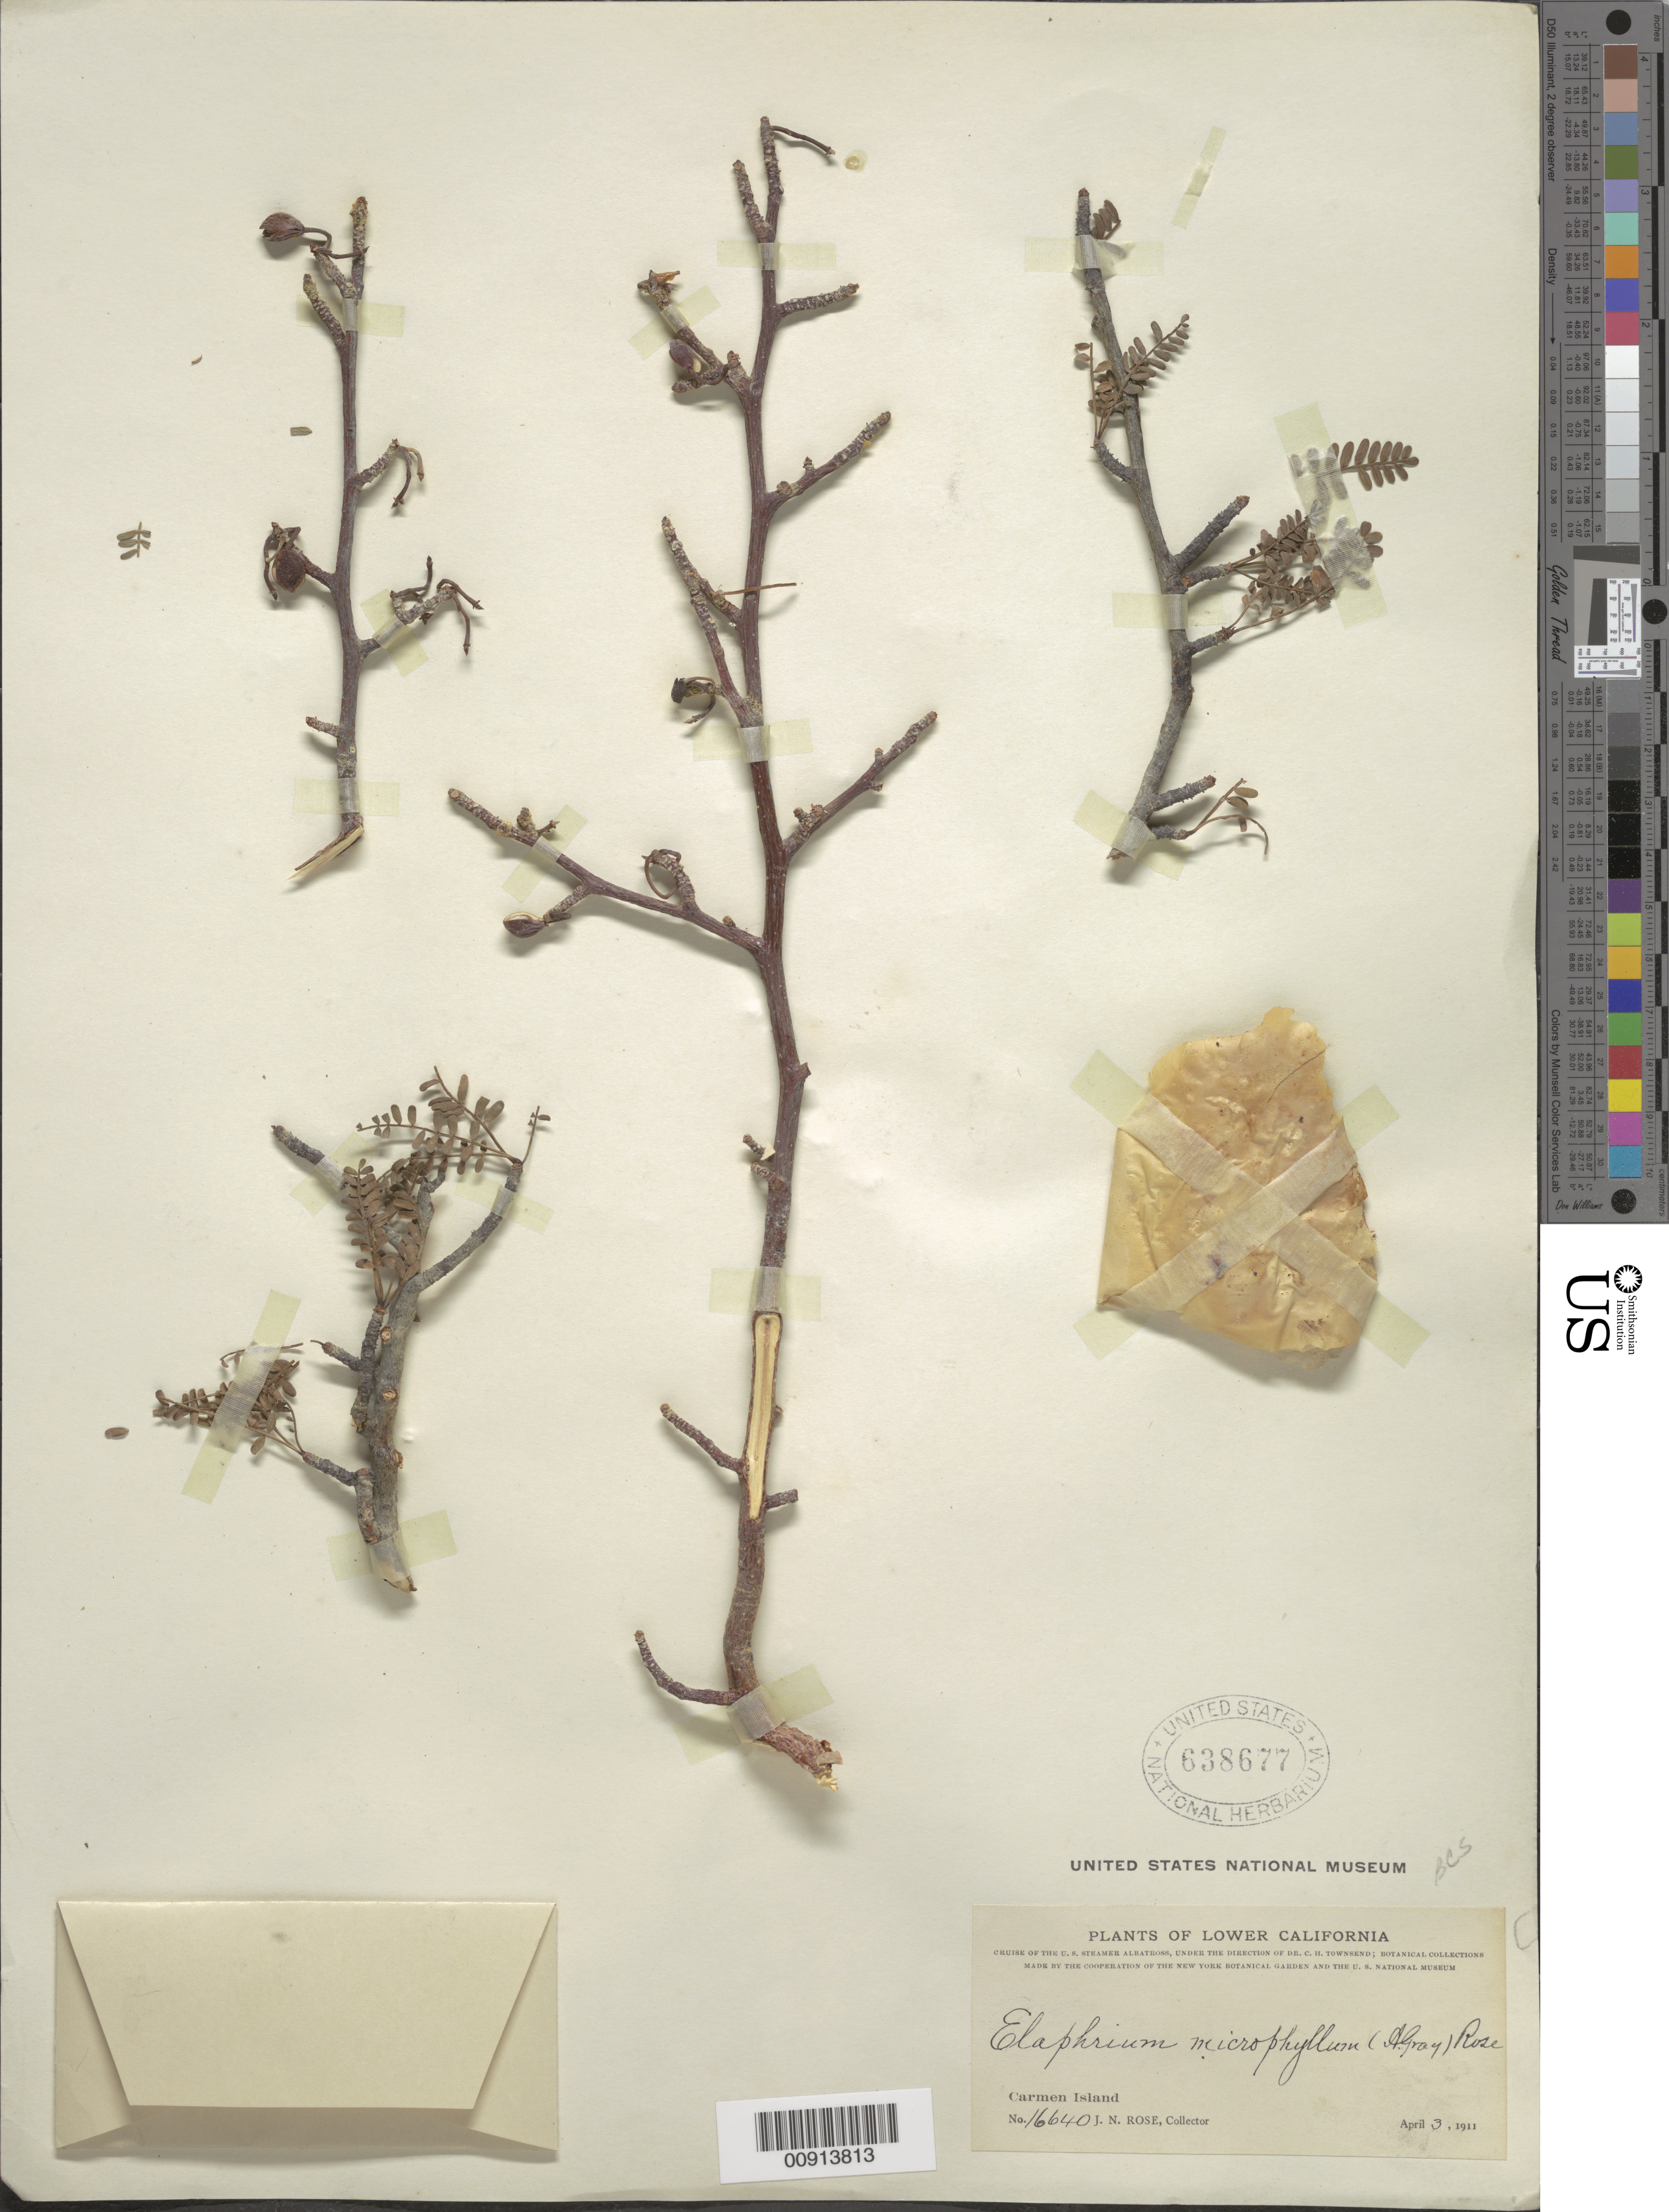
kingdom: Plantae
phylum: Tracheophyta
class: Magnoliopsida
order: Sapindales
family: Burseraceae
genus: Bursera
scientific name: Bursera microphylla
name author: A. Gray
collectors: J. N. Rose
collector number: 16640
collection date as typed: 03 Apr 1911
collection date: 1911-04-03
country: Mexico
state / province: Baja California Sur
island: Carmen I.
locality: Carmen Island, Lower California.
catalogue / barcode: US 638677